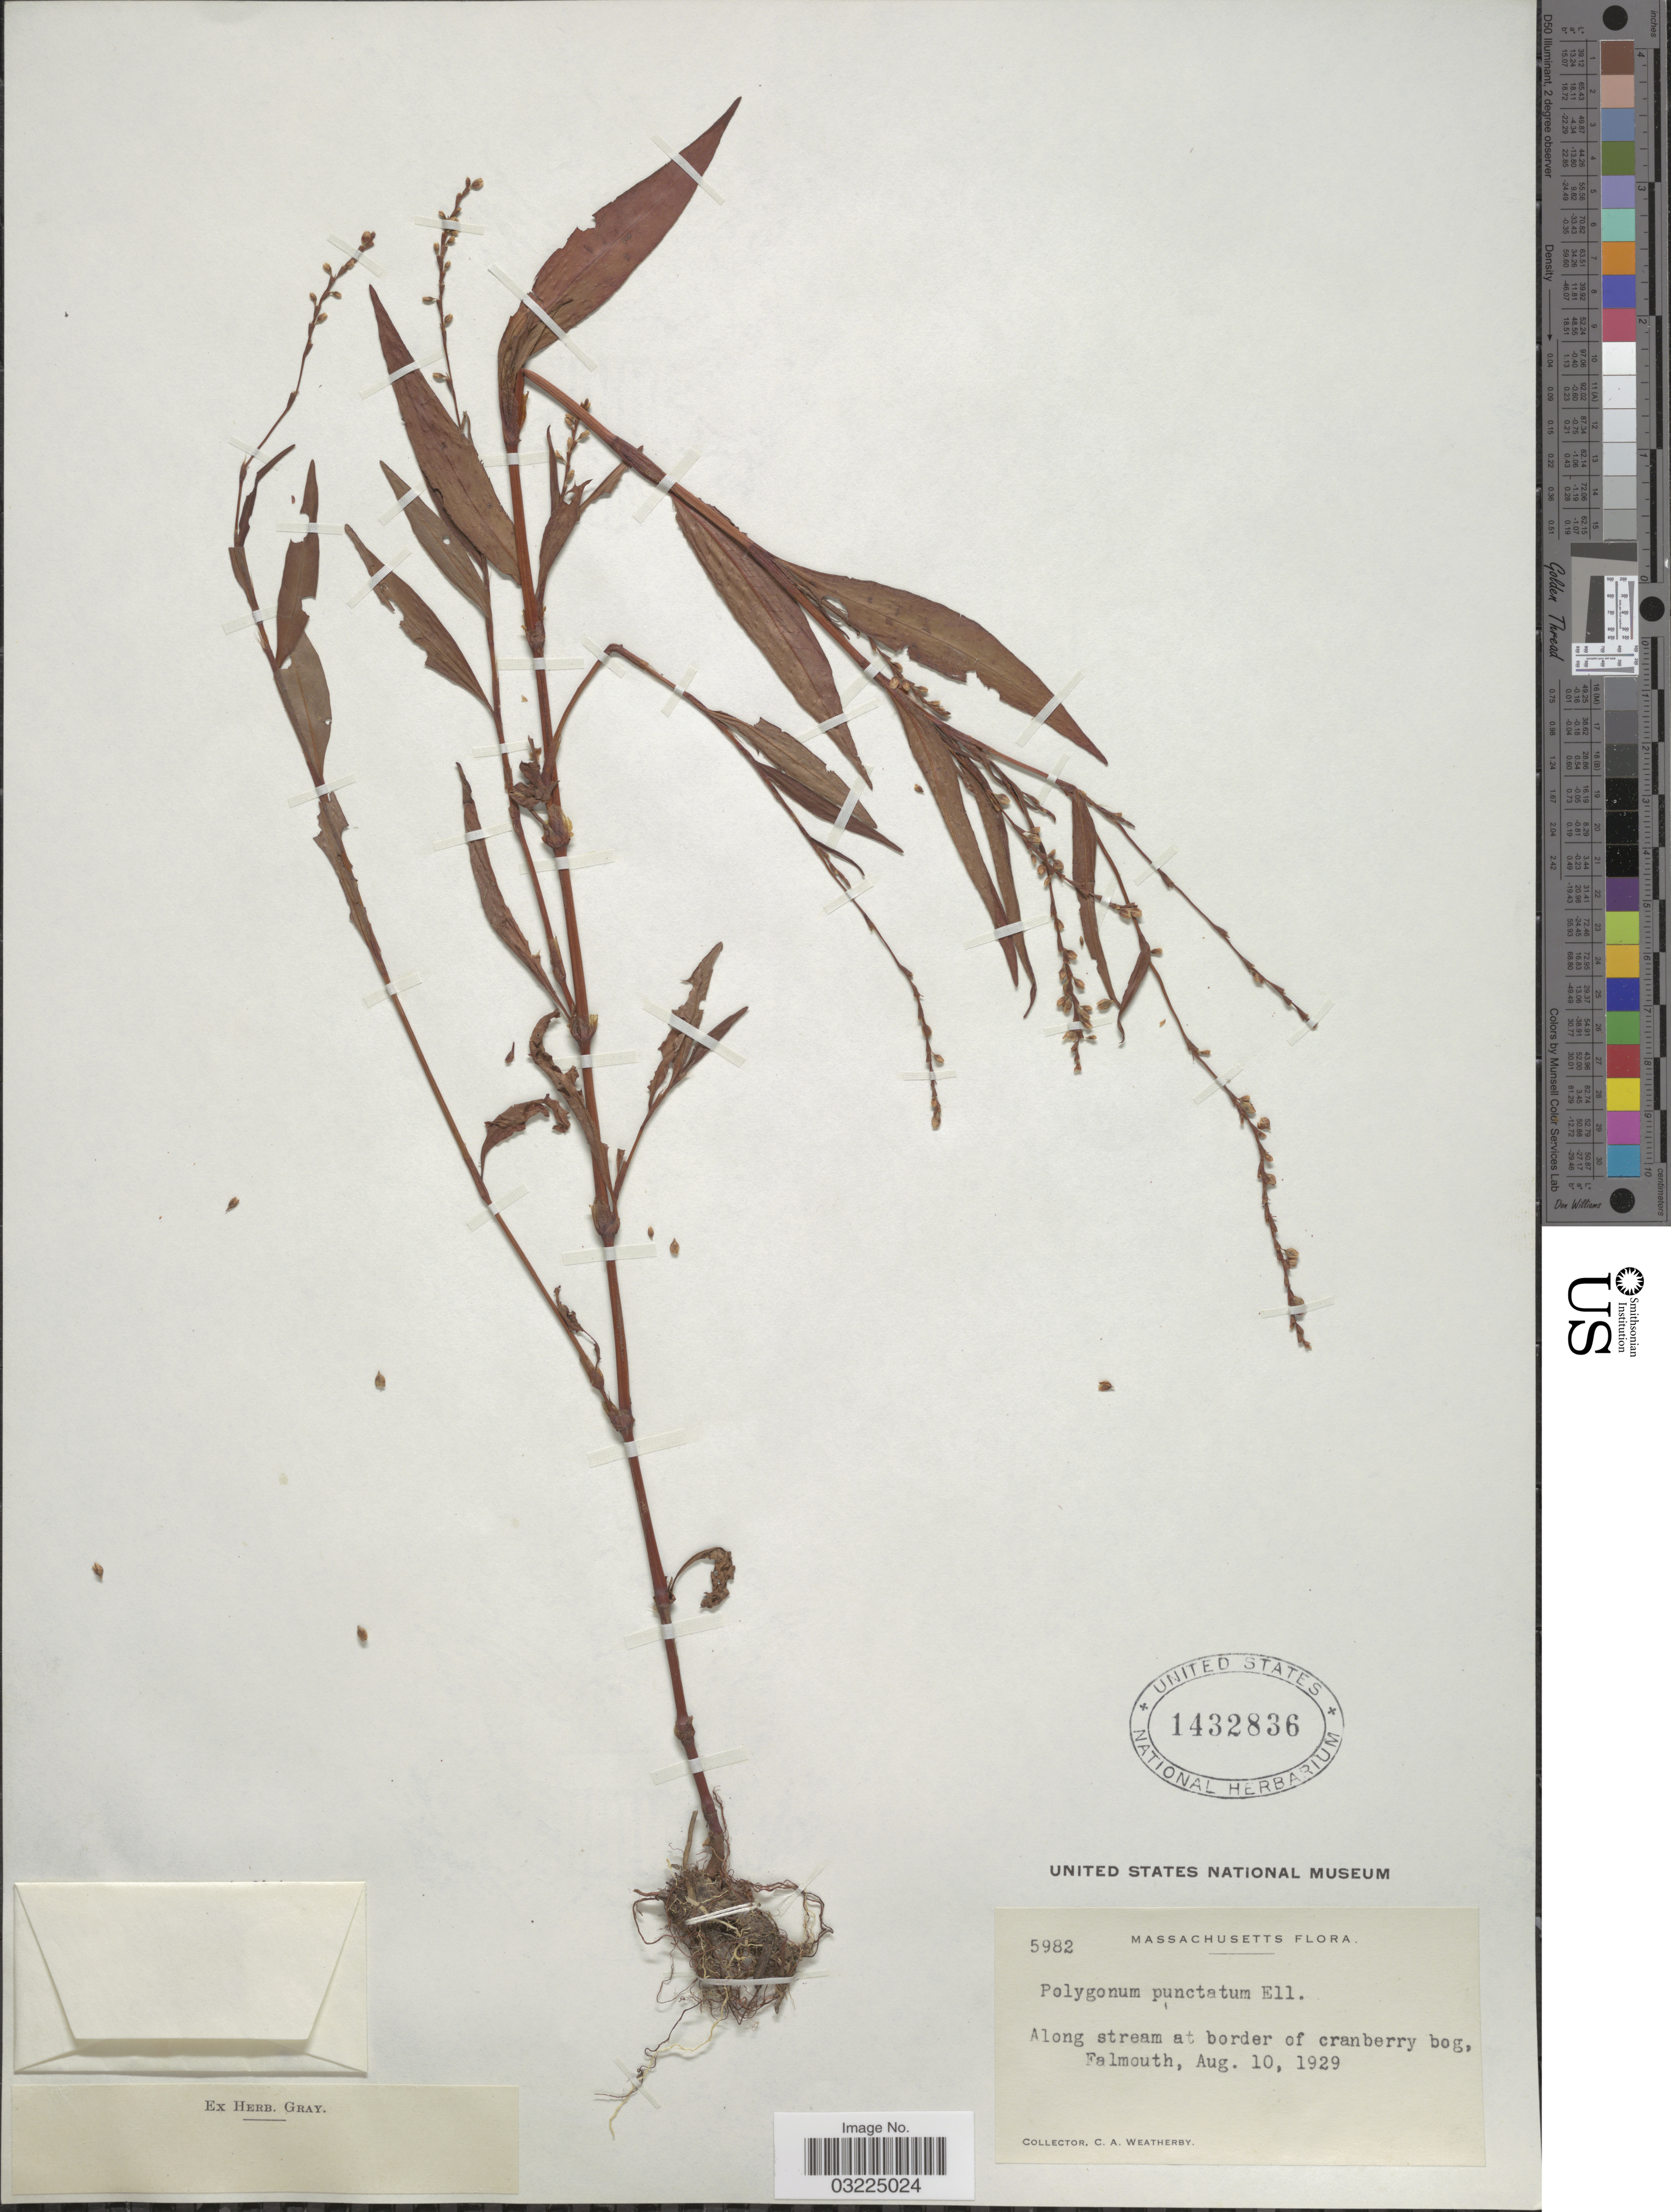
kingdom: Plantae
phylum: Tracheophyta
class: Magnoliopsida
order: Caryophyllales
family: Polygonaceae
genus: Persicaria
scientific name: Persicaria punctata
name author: (Elliott) Small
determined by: Atha, D. E.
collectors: C. A. Weatherby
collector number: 5982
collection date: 1929-08-10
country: United States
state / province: Massachusetts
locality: Along stream at border of cranberry bog, Falmouth.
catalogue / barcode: US 1432836